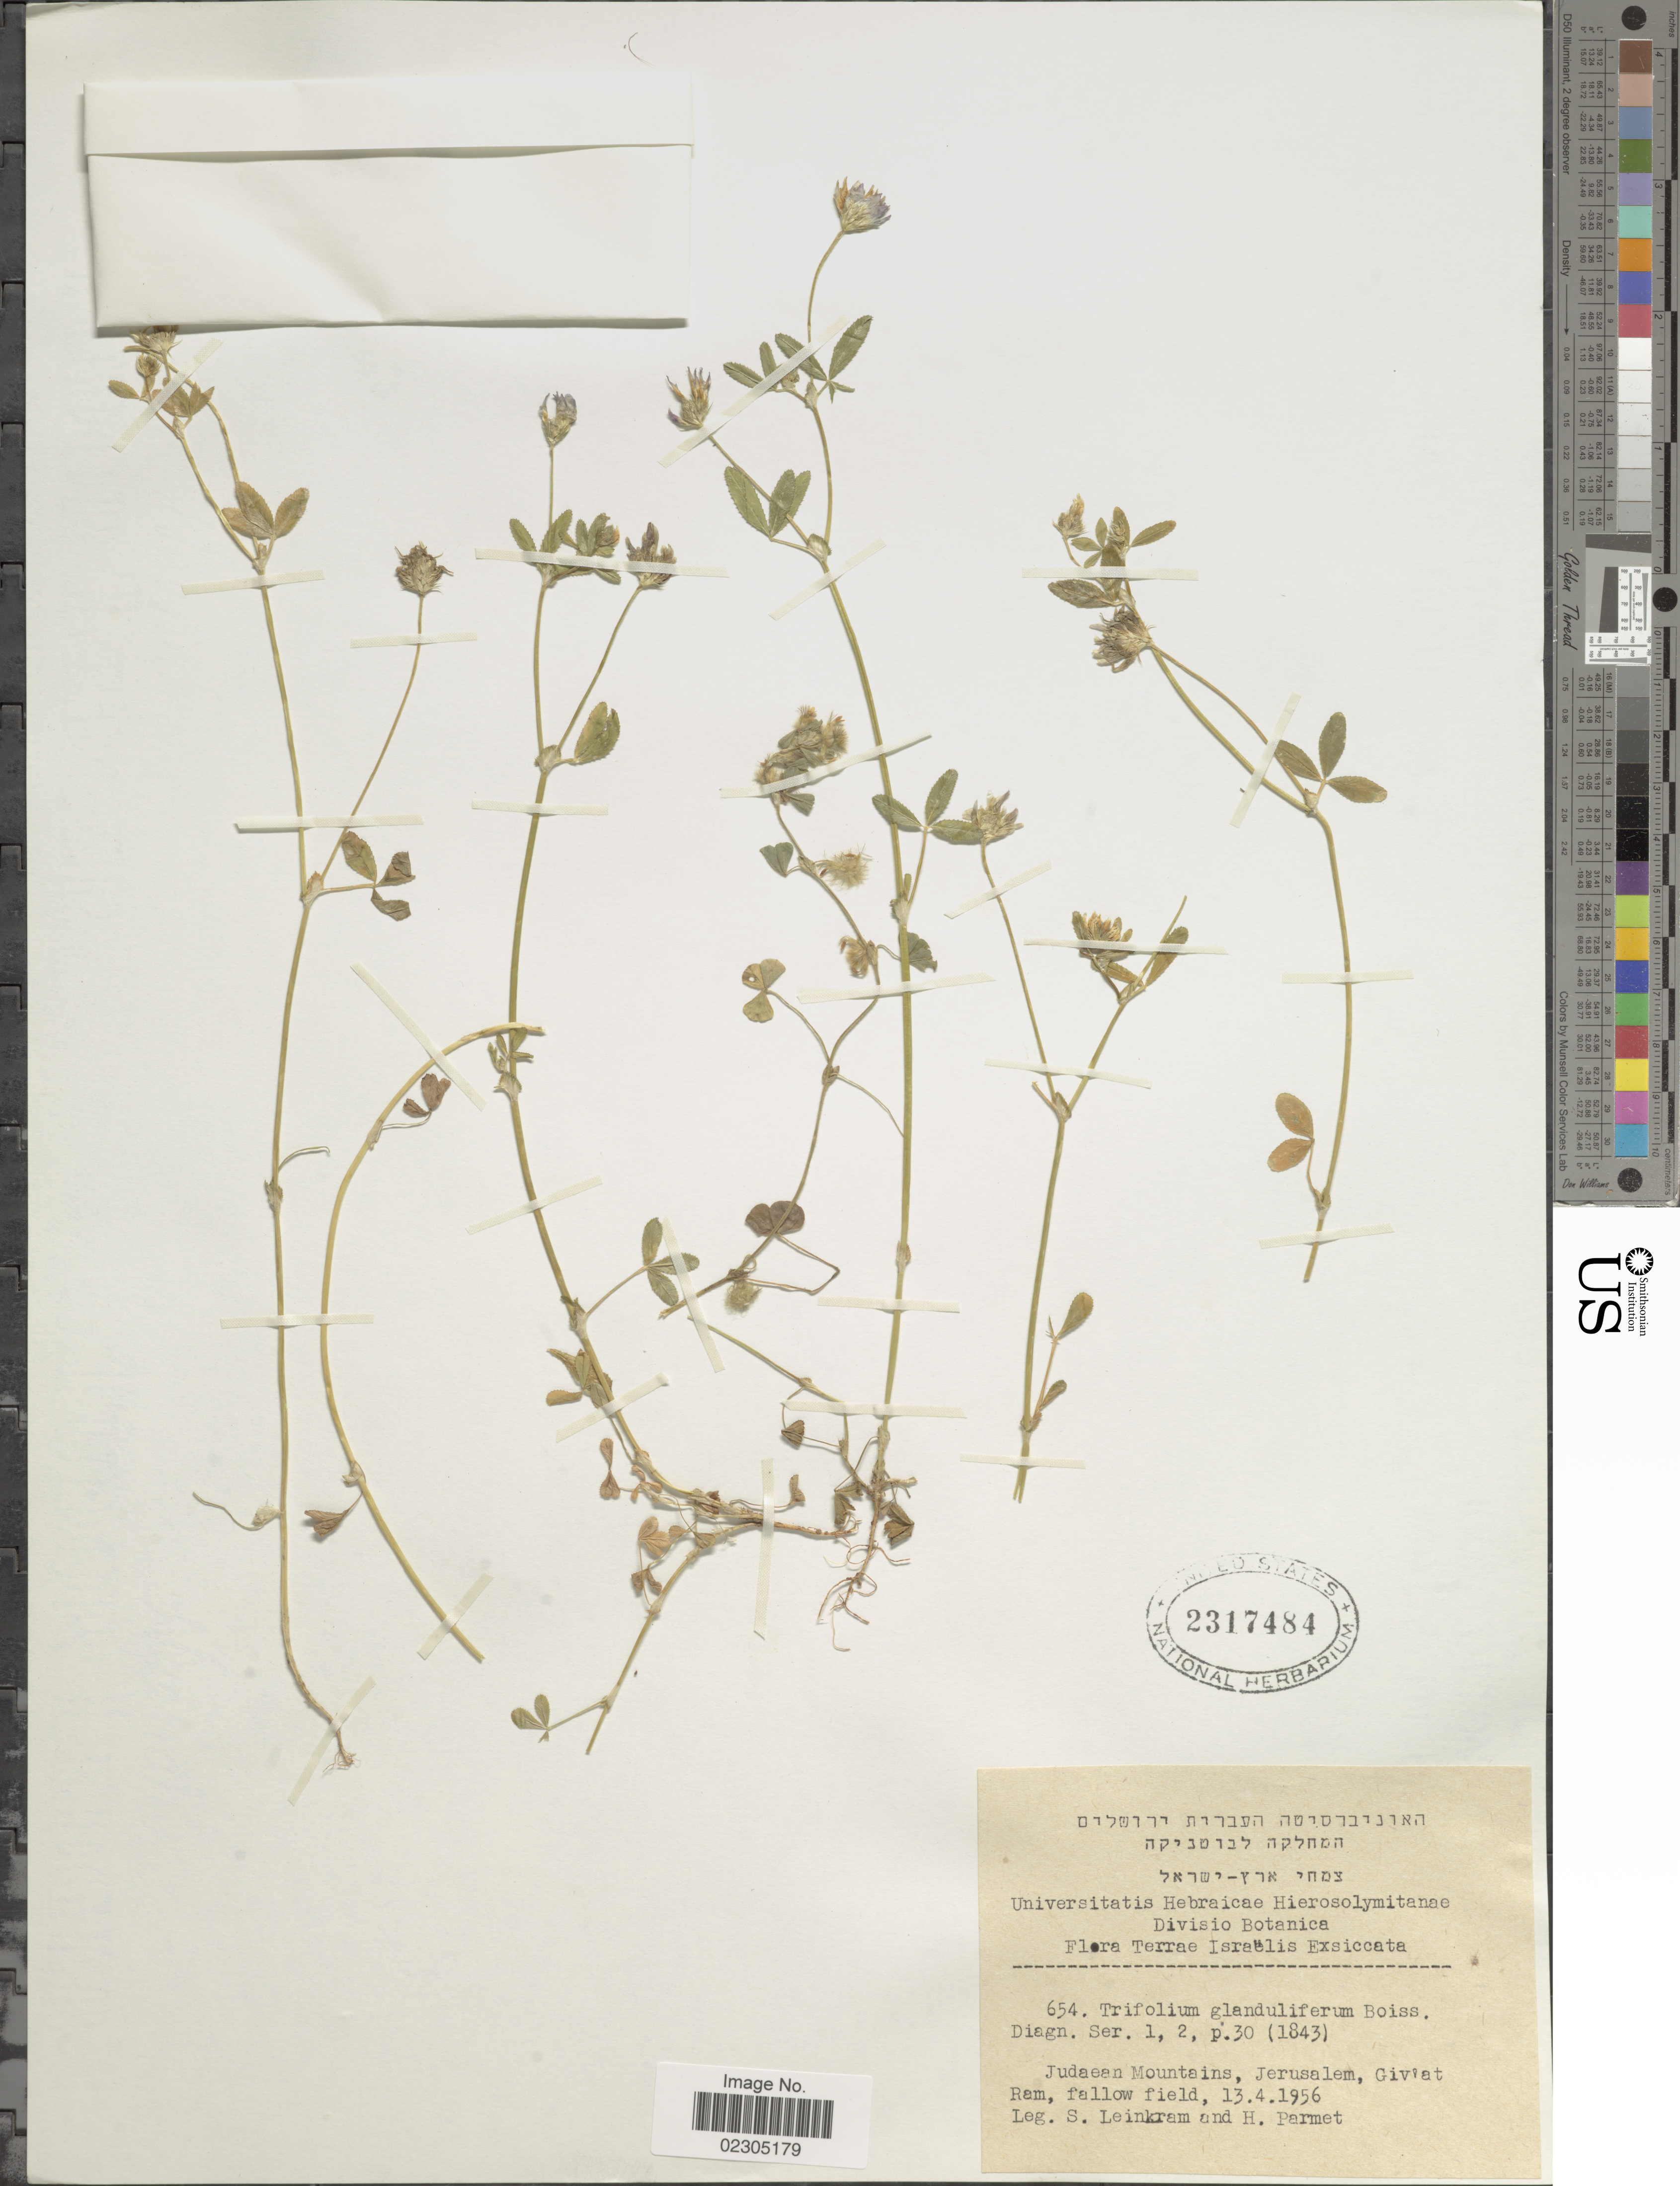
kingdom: Plantae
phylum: Tracheophyta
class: Magnoliopsida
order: Fabales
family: Fabaceae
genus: Trifolium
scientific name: Trifolium glanduliferum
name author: Boiss.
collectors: Leinkram, S. & H. Parmet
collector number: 654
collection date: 1956-04-13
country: Israel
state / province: Jerusalem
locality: Terrae Israelis Exsiccata. Judaean Mountains, Jerusalem, Givat Ram, fallow field.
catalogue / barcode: US 2317484